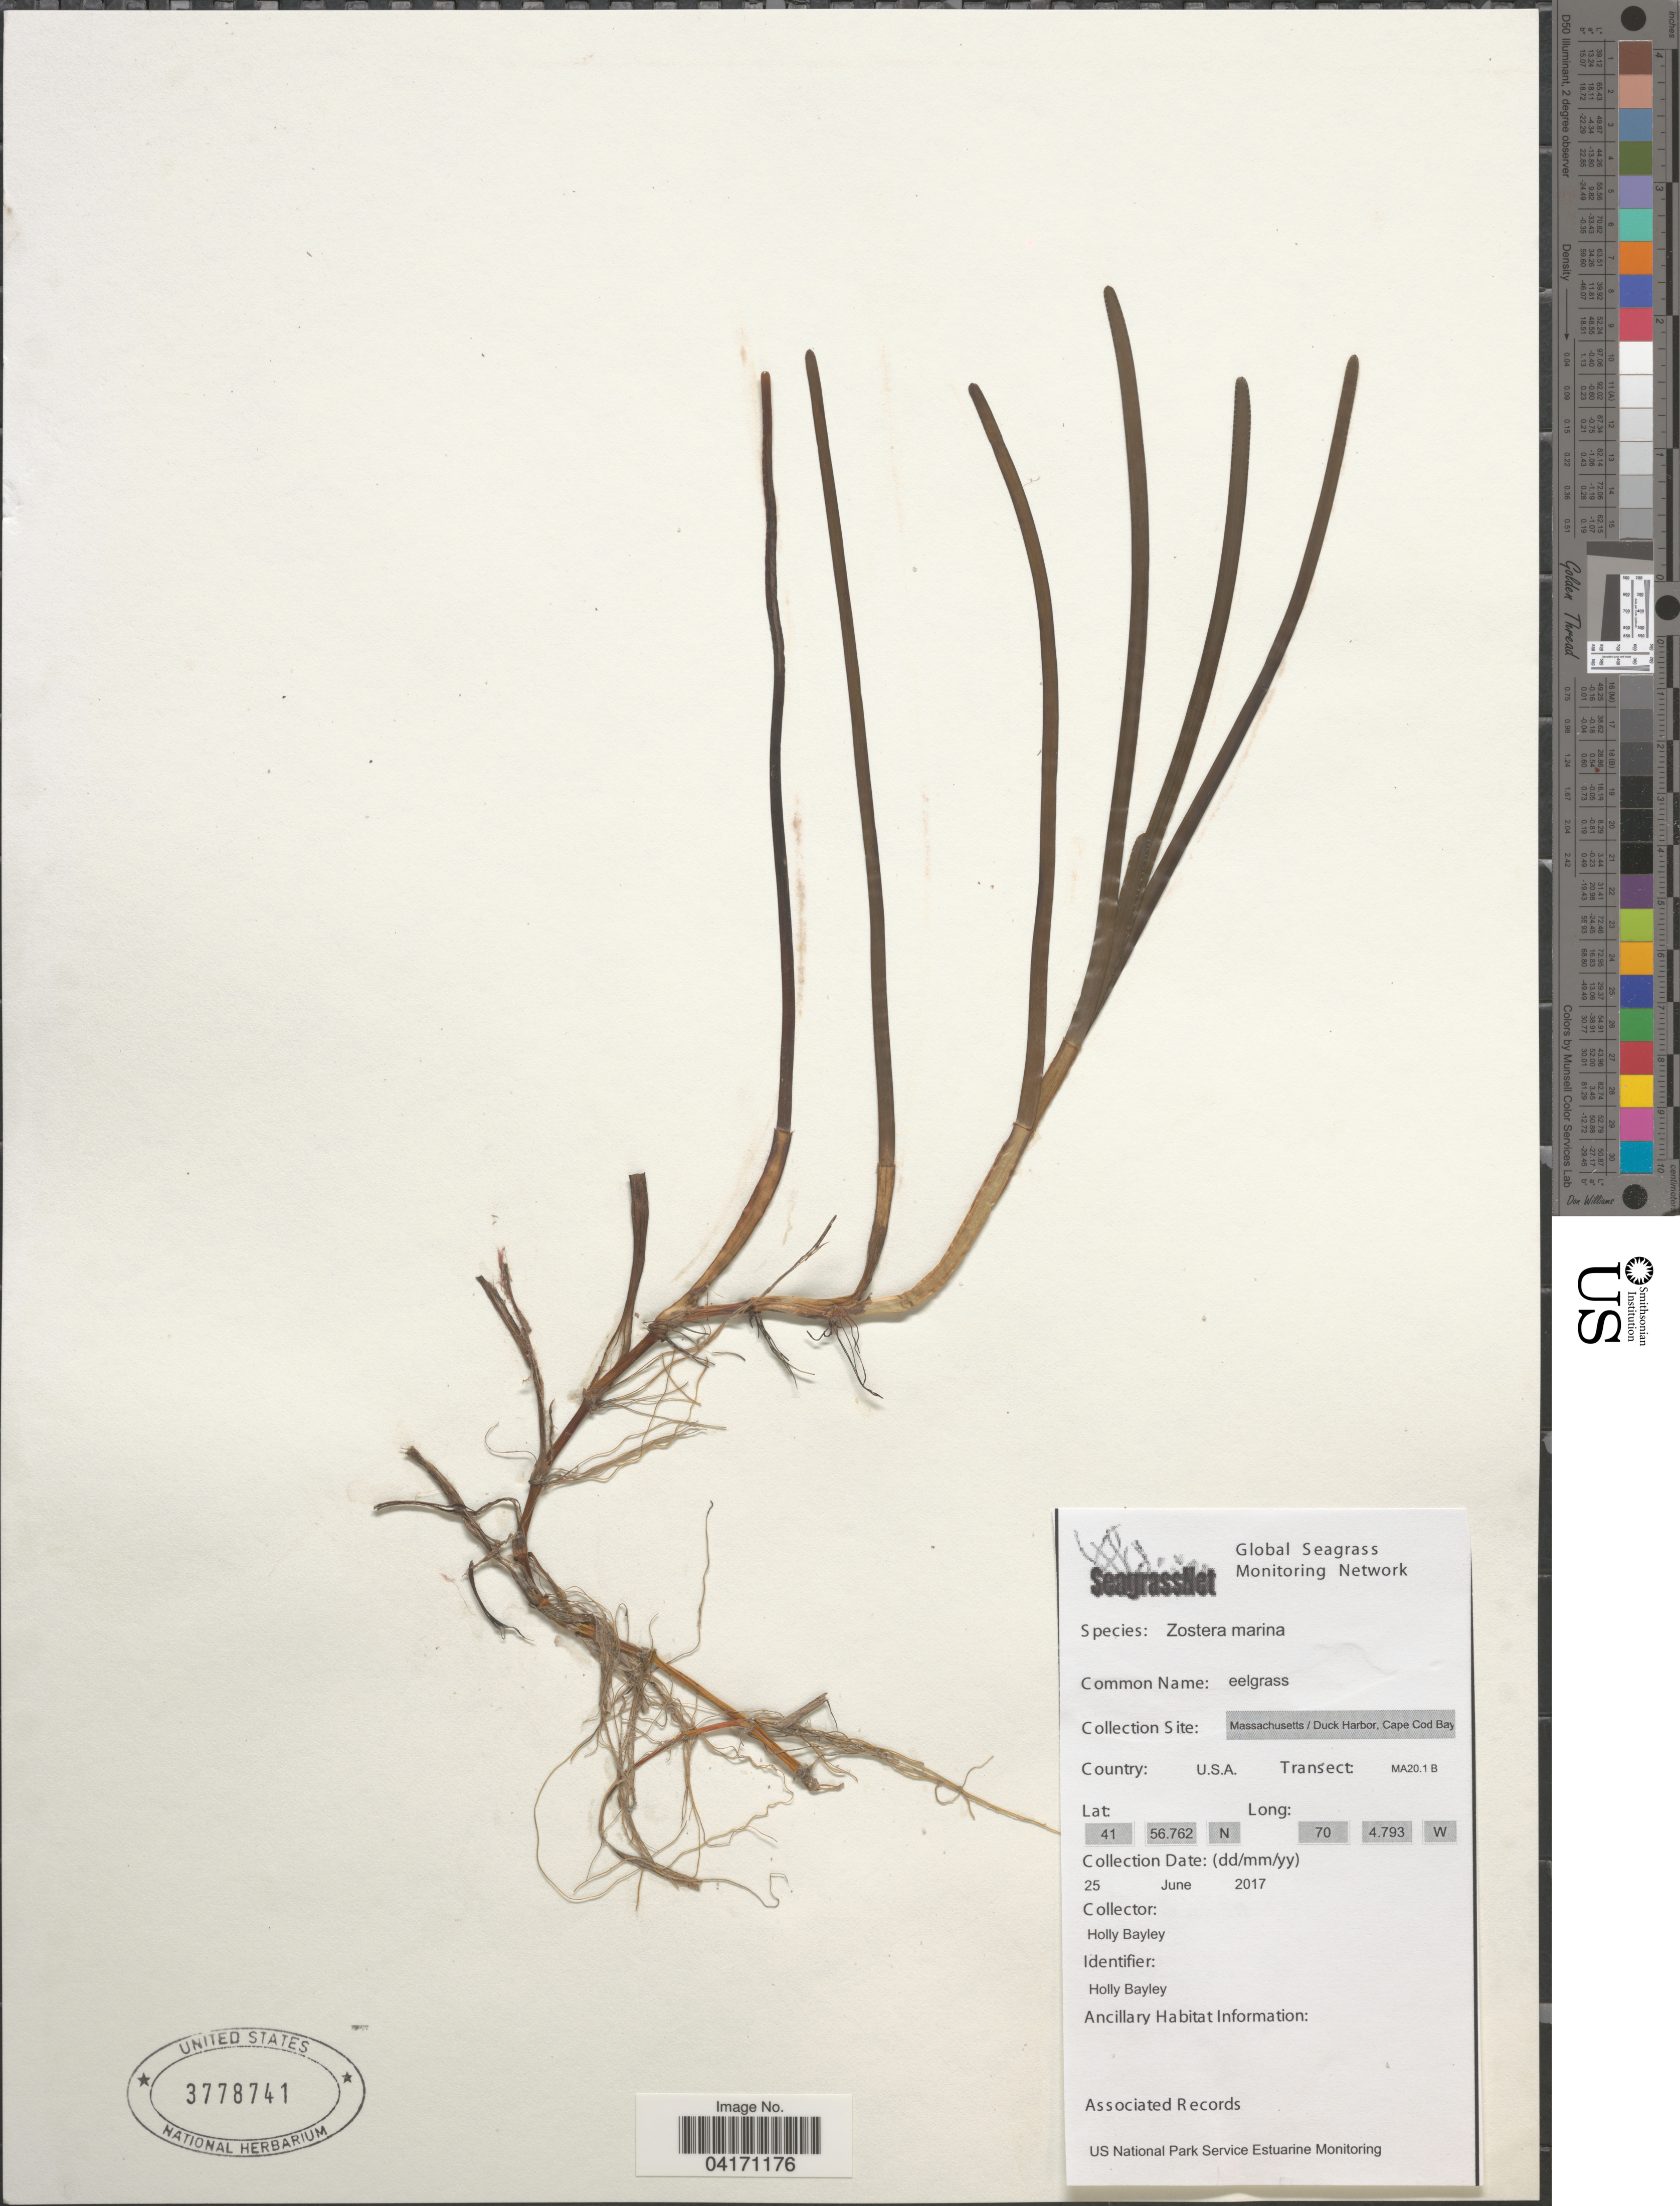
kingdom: Plantae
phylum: Tracheophyta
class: Liliopsida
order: Alismatales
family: Zosteraceae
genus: Zostera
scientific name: Zostera marina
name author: L.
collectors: H. Bayley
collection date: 2017-06-25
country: United States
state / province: Massachusetts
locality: Duck Harbor, Cape Cod Bay. Transect: MA20.1 B.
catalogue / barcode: US 3778741